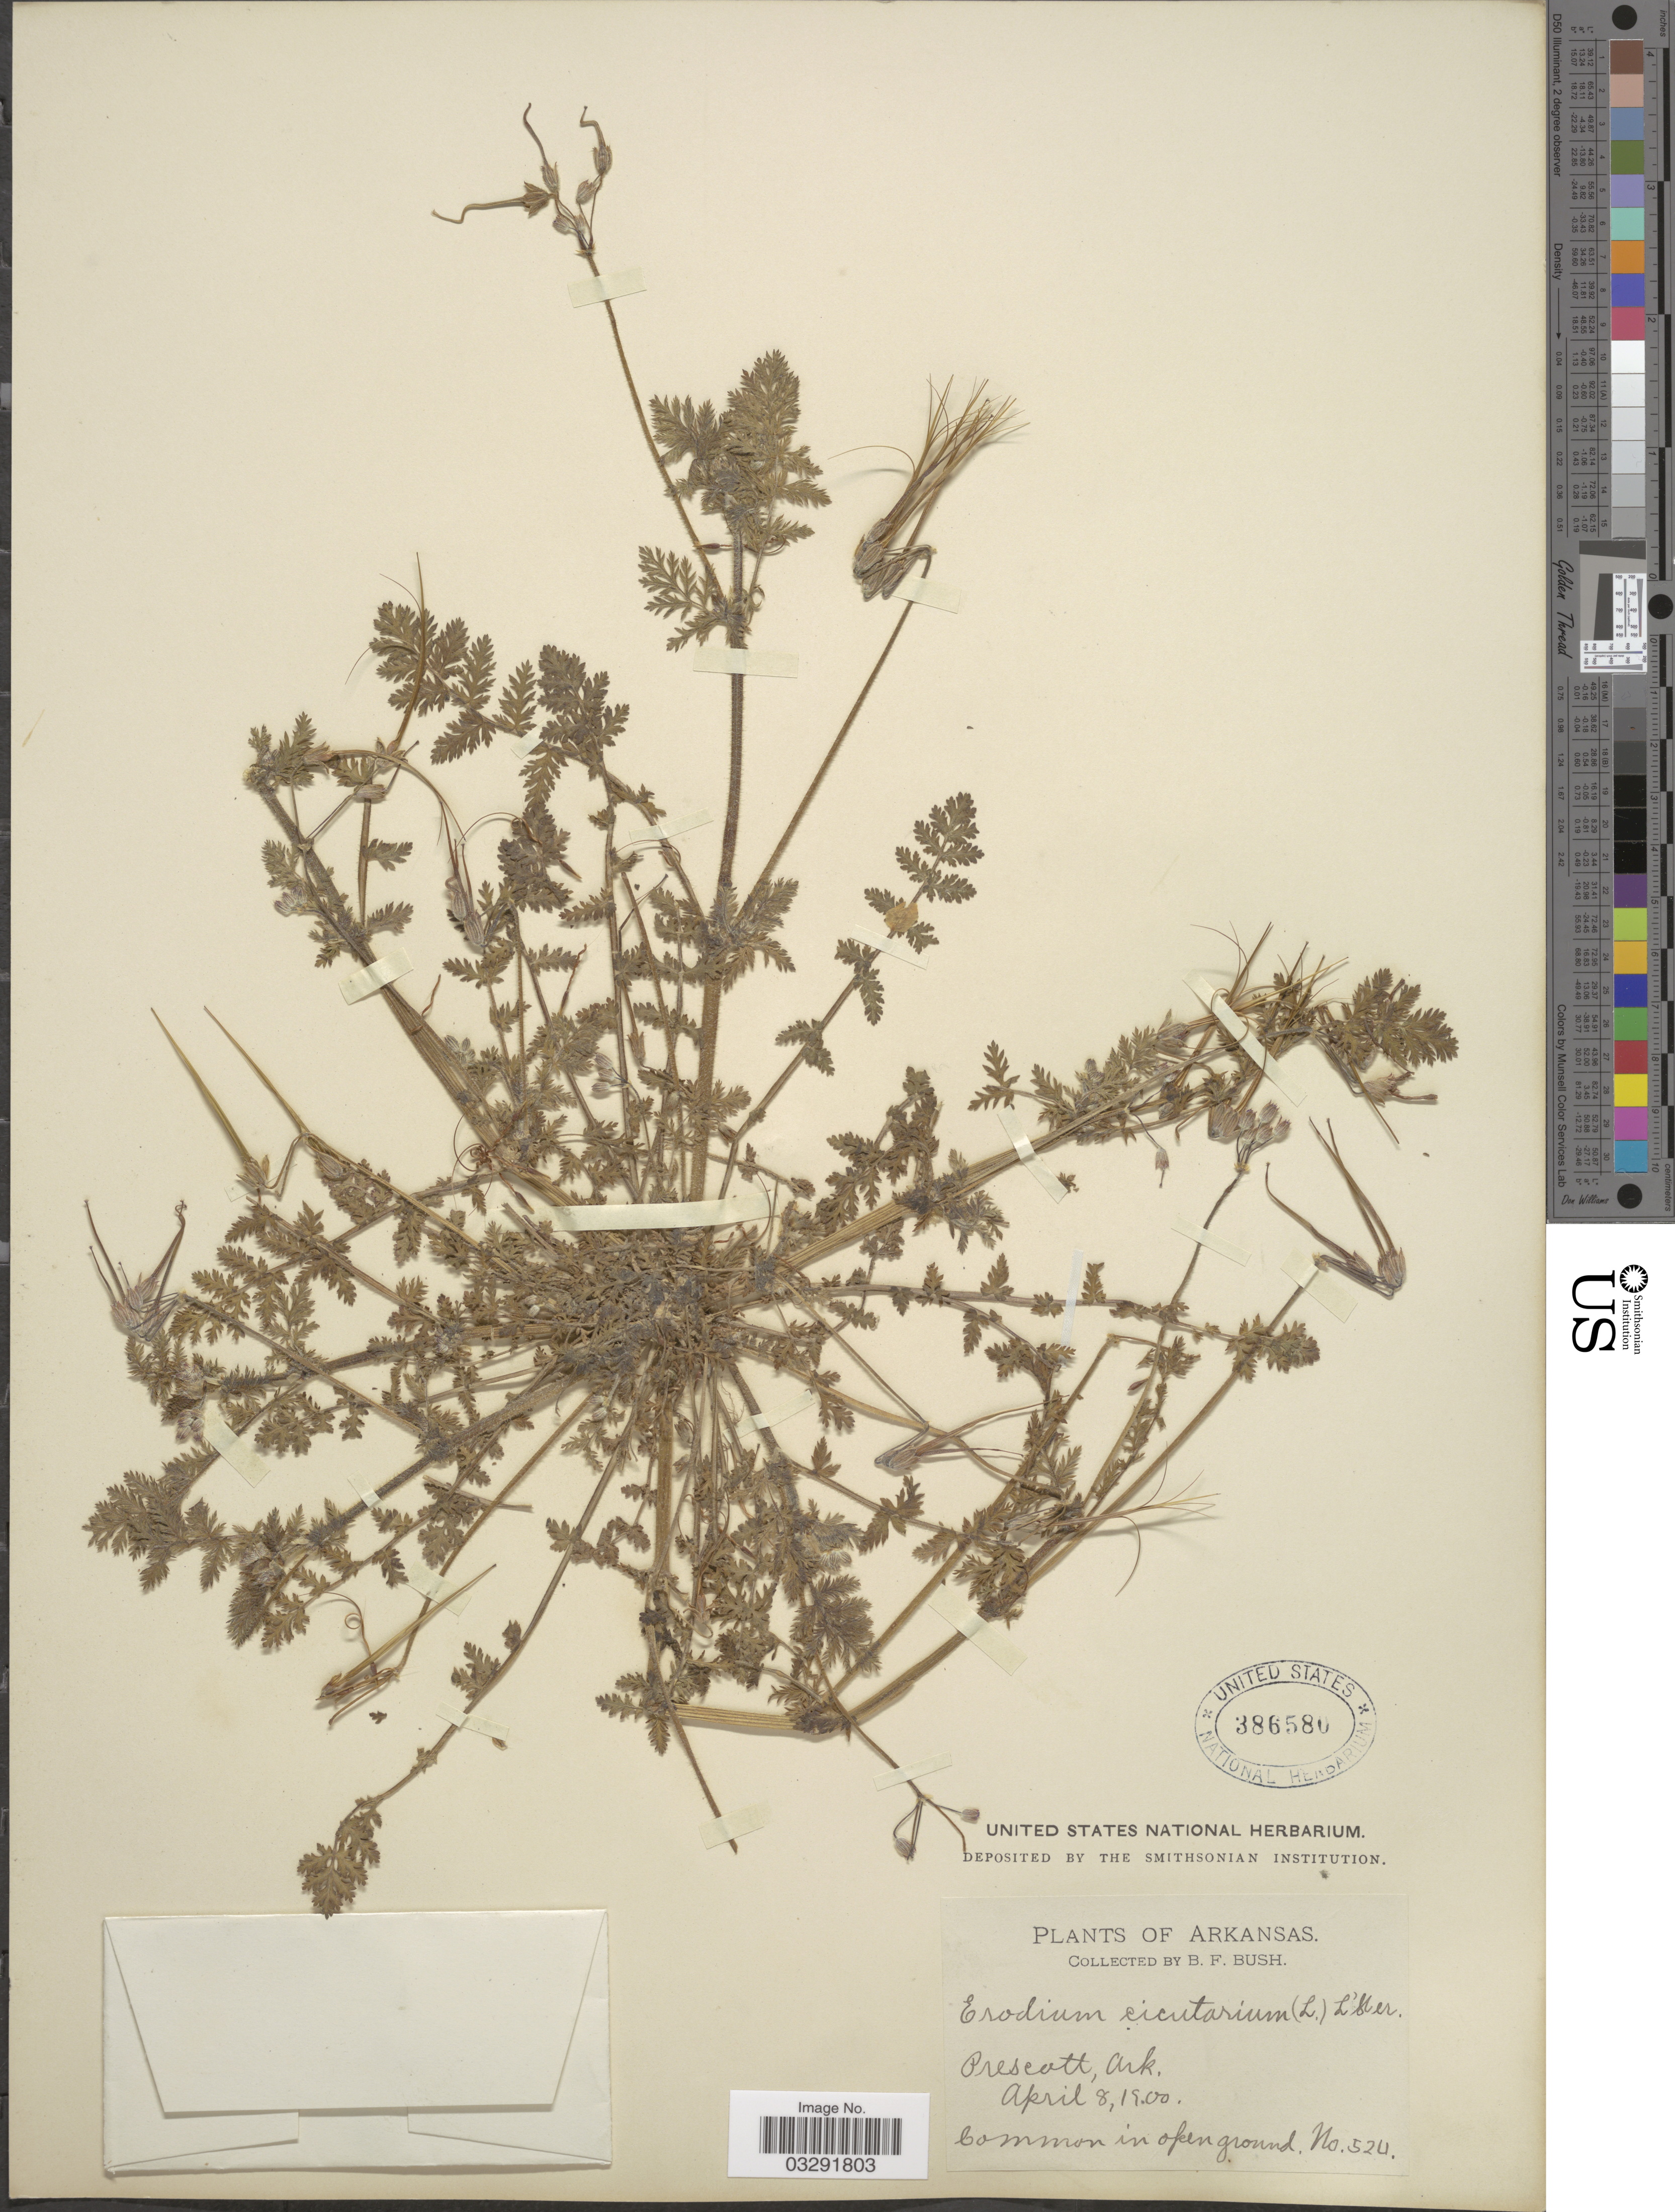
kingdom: Plantae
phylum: Tracheophyta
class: Magnoliopsida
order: Geraniales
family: Geraniaceae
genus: Erodium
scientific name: Erodium cicutarium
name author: (L.) L'Hér.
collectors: B. F. Bush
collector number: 524*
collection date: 1900-04-08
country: United States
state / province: Arkansas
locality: Prescott.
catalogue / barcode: US 386580